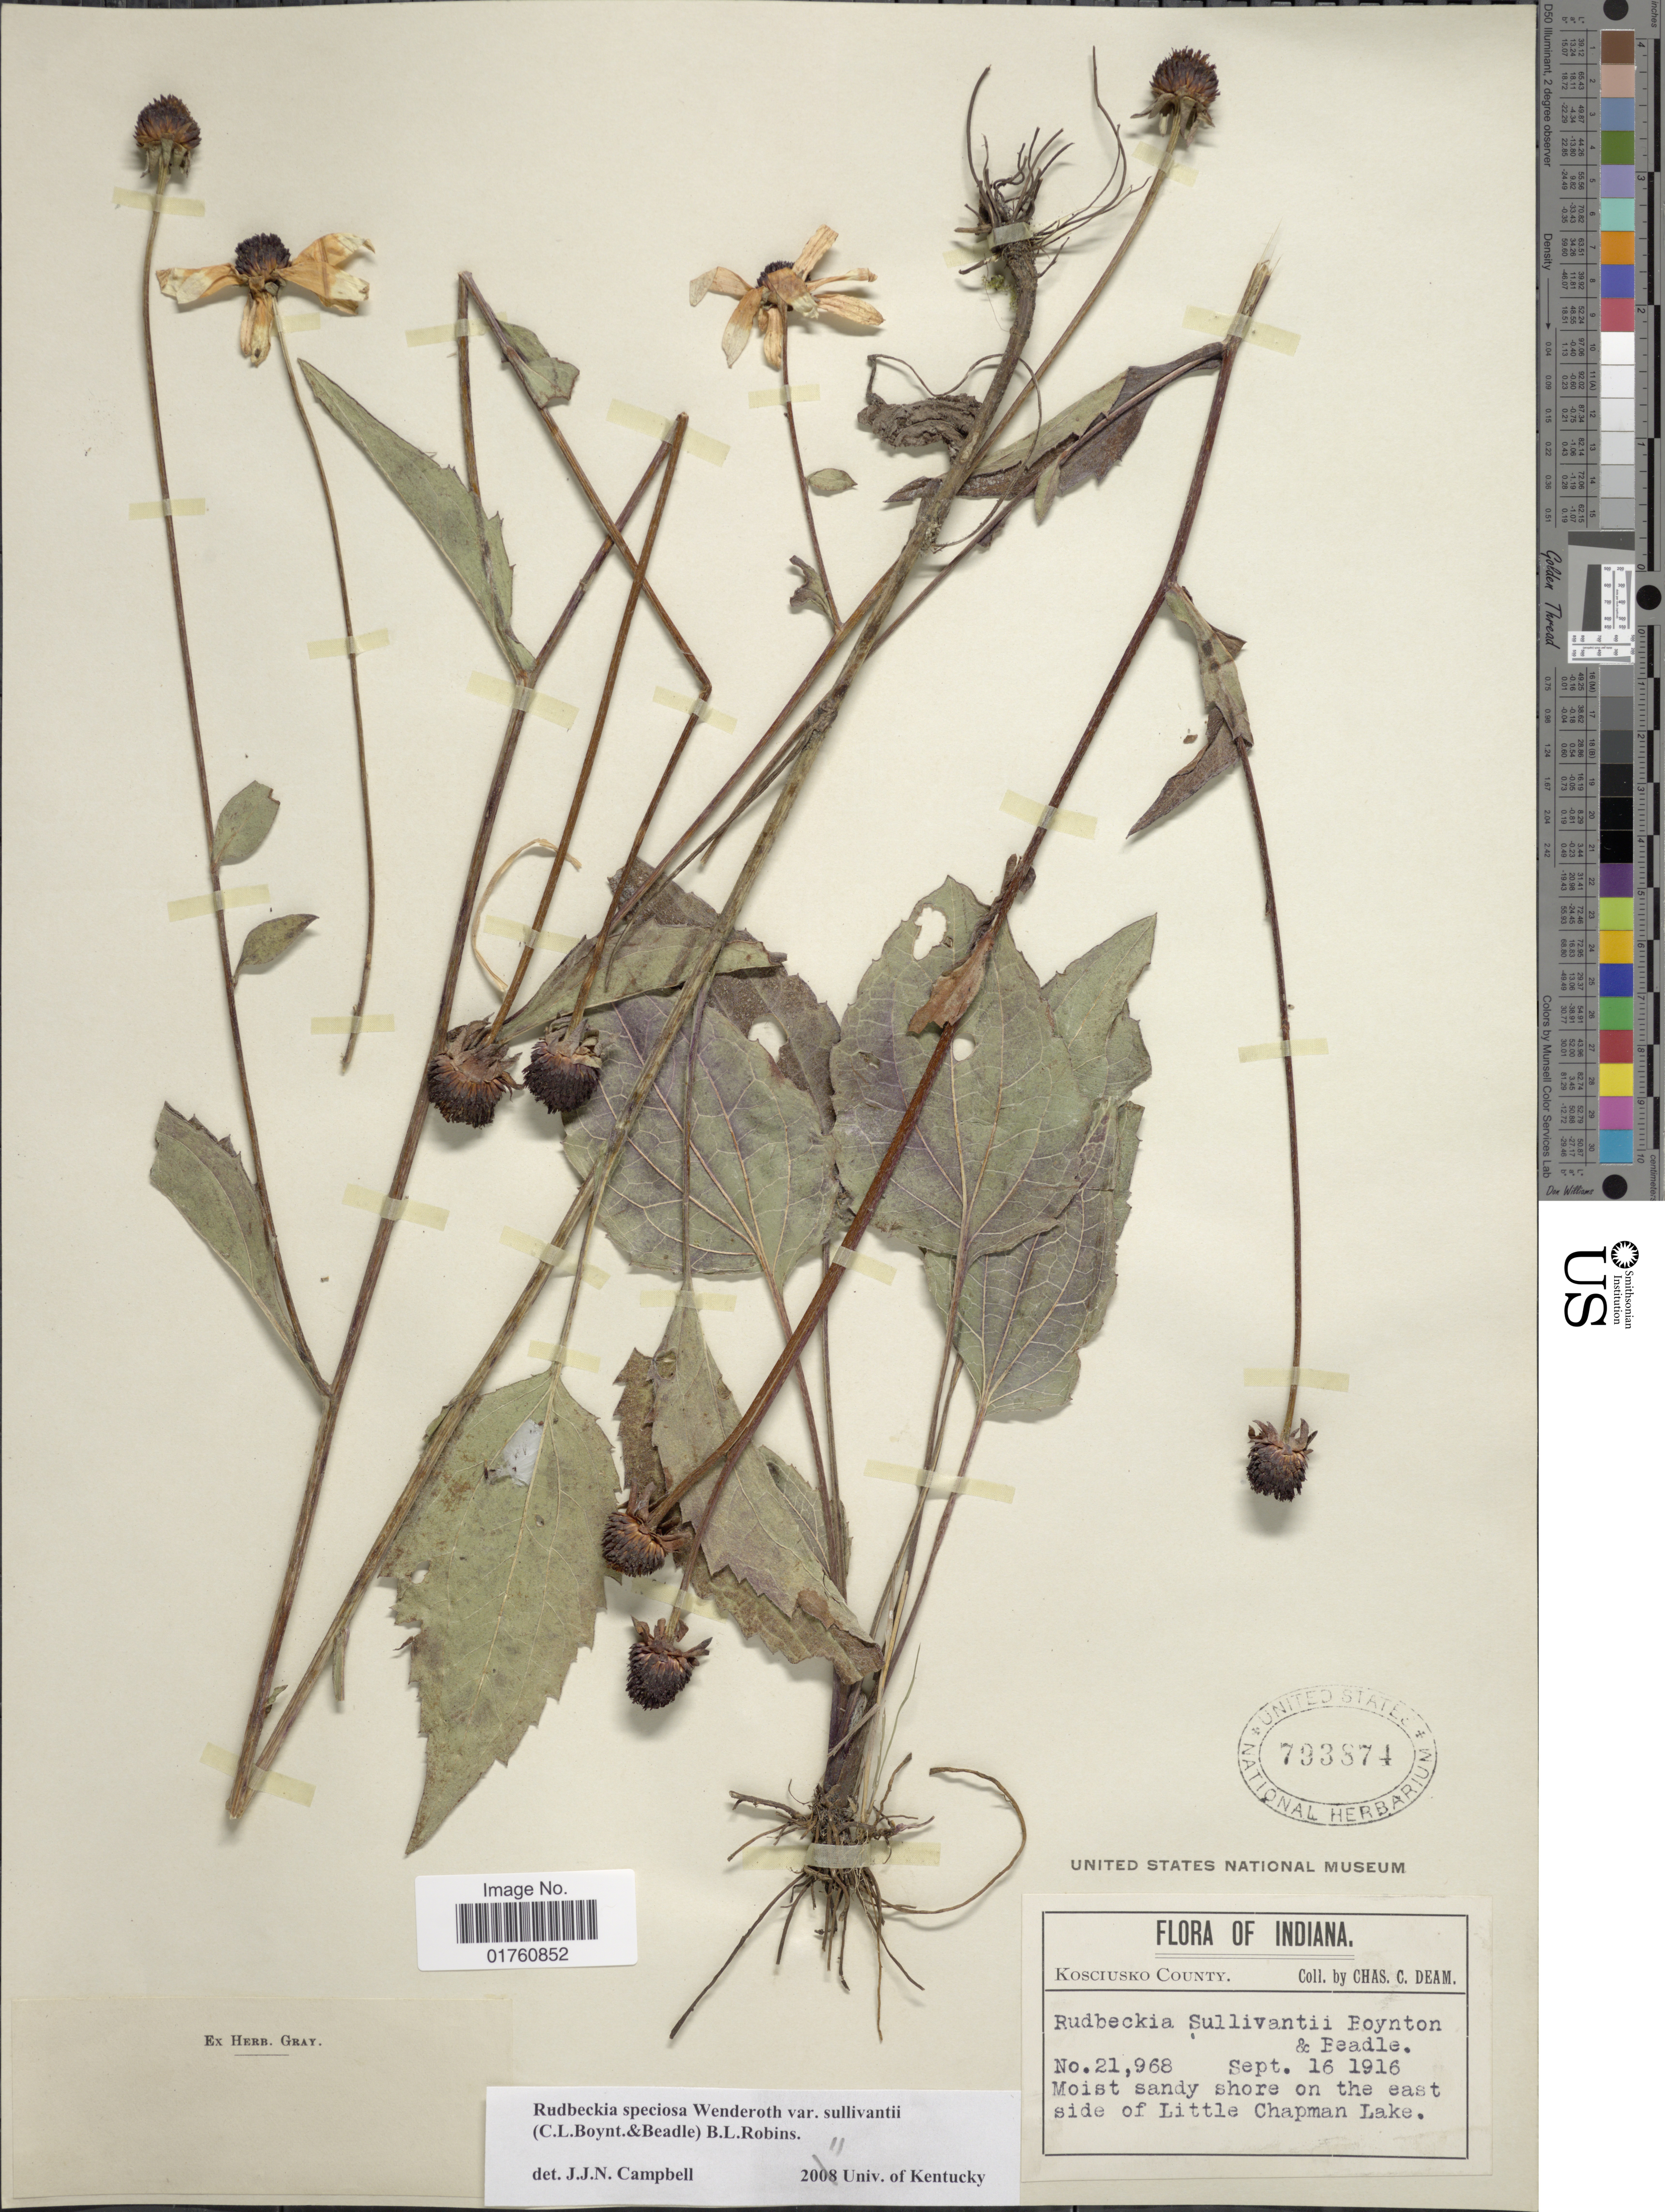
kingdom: Plantae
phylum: Tracheophyta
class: Magnoliopsida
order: Asterales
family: Asteraceae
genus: Rudbeckia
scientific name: Rudbeckia fulgida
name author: Aiton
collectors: C. C. Deam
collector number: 21968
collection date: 1916-09-16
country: United States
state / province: Indiana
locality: Moist sandy shore on the east side of Little Chapman Lake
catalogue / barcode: US 793874